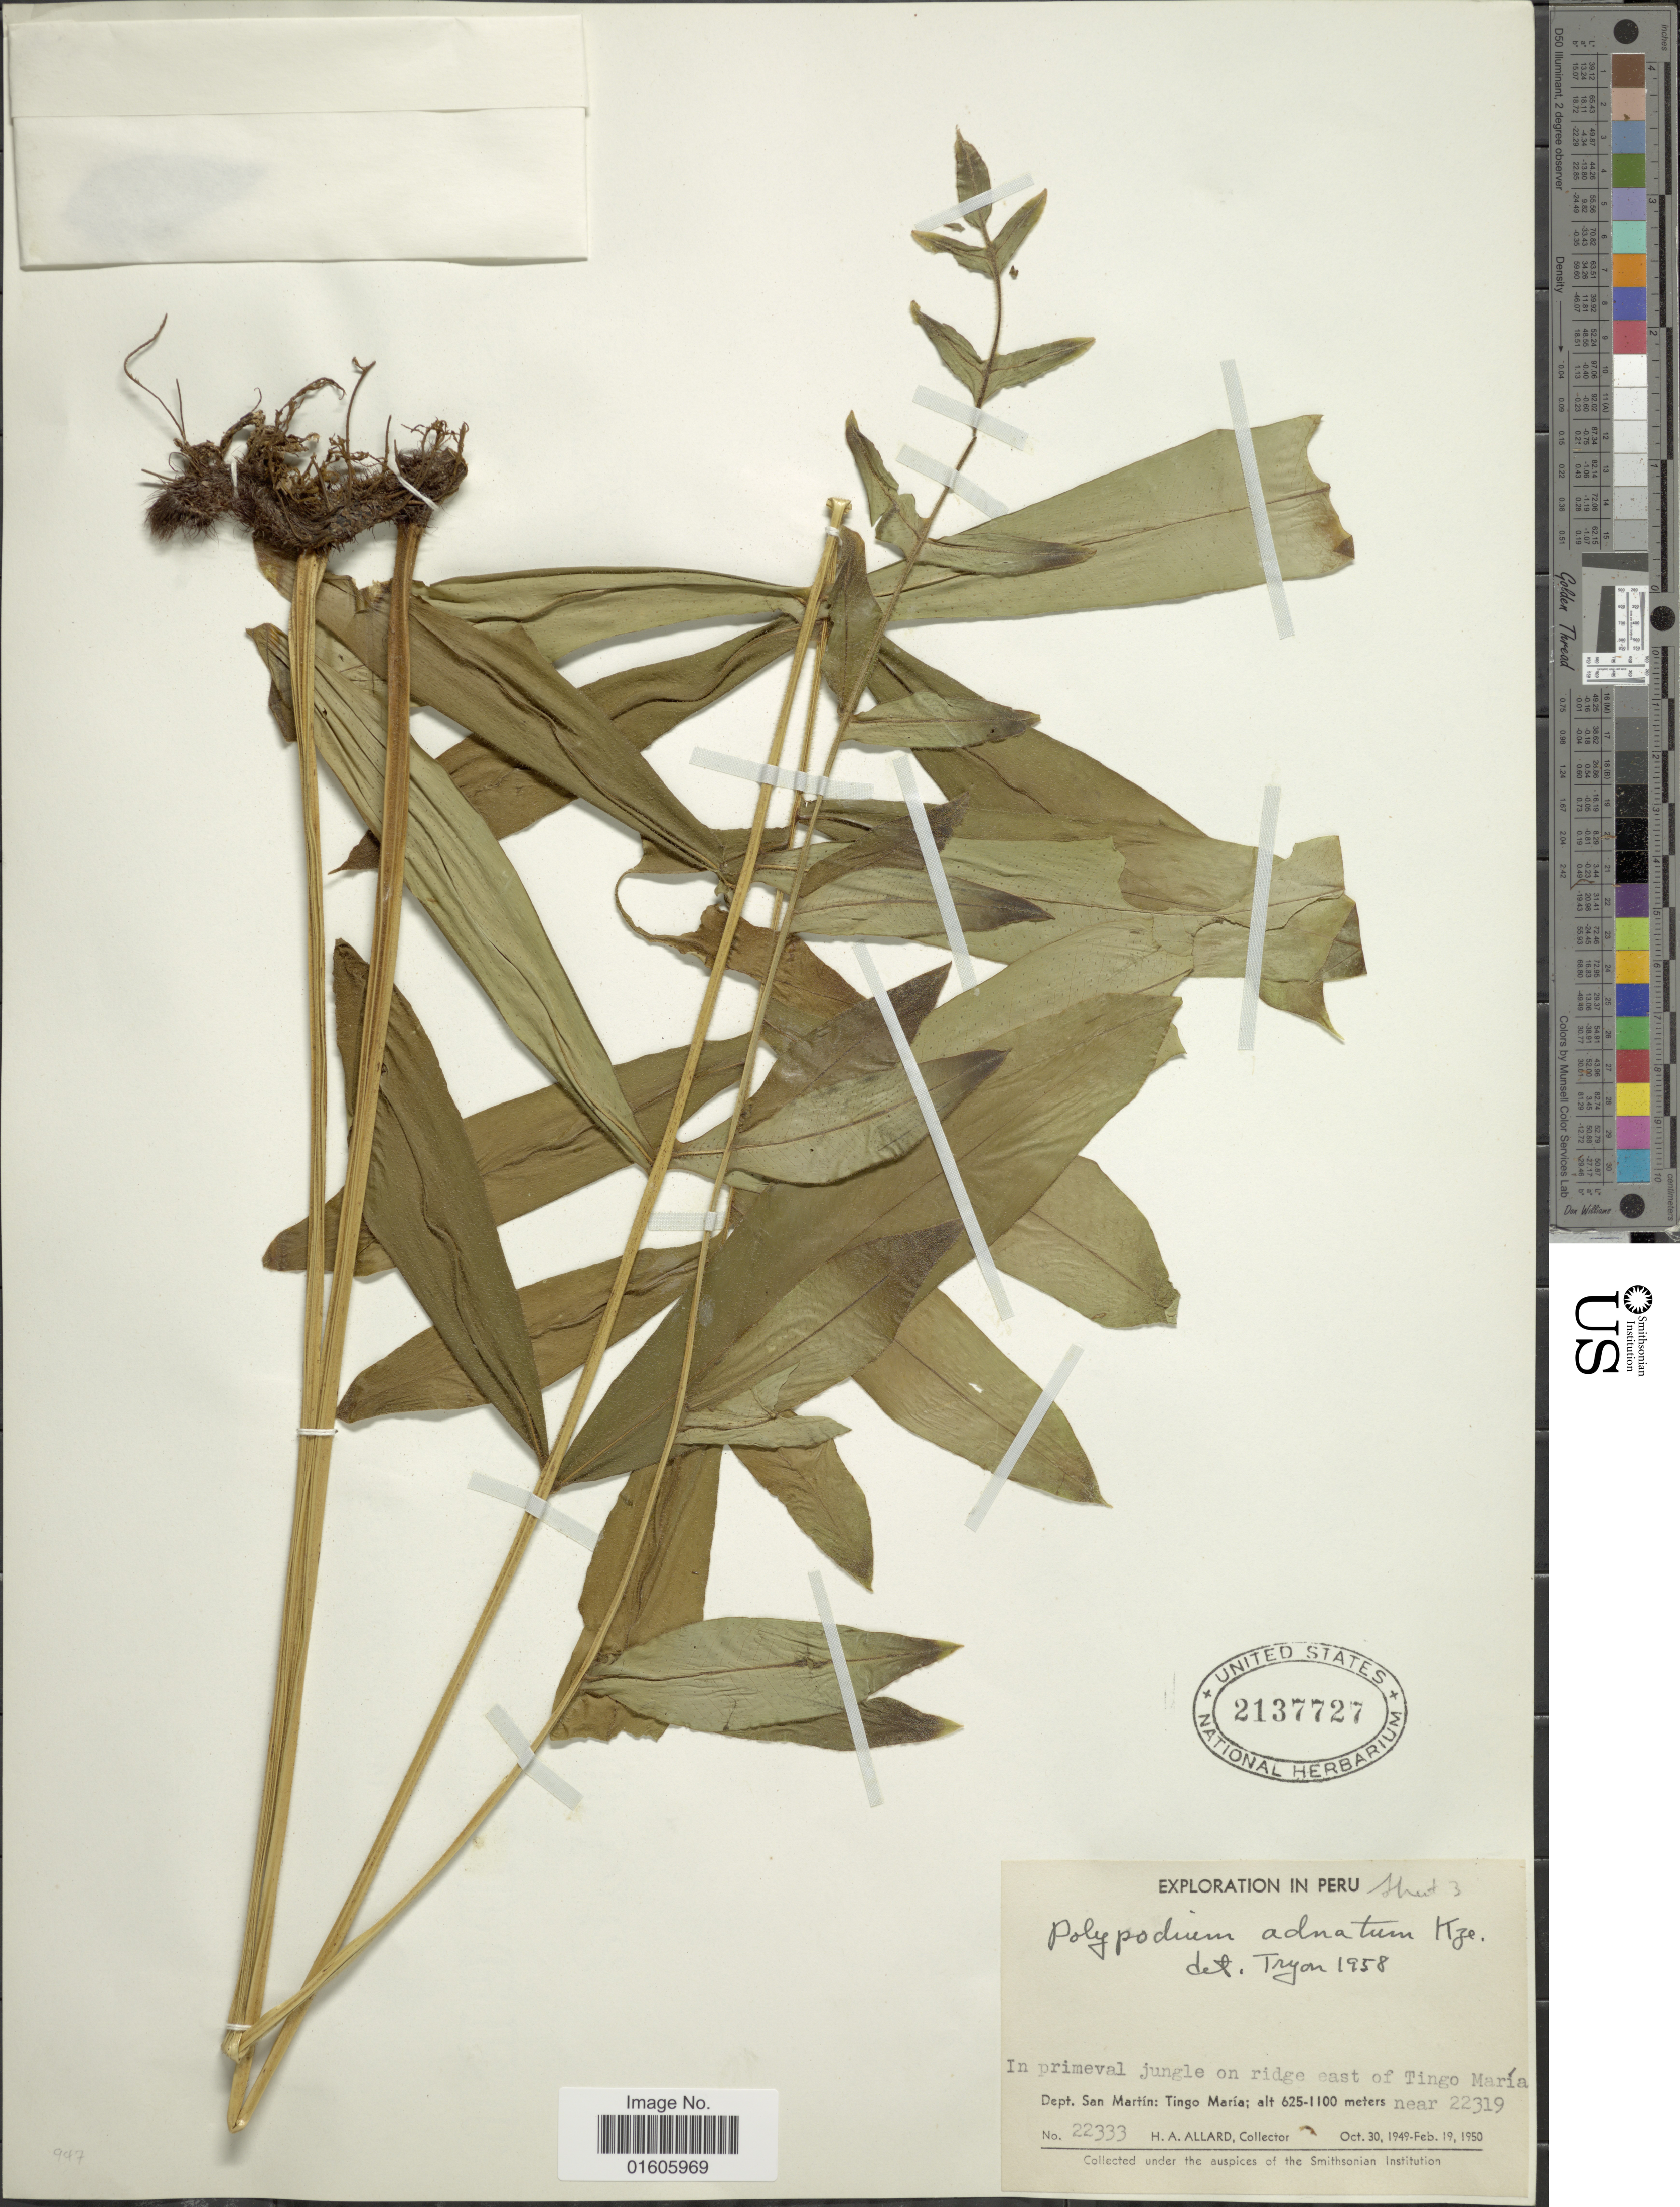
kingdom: Plantae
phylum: Tracheophyta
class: Polypodiopsida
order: Polypodiales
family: Polypodiaceae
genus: Serpocaulon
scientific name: Serpocaulon adnatum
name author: (Kunze ex Klotzsch) A.R. Sm.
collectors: H. A. Allard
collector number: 22333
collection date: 1949-10-30/1950-02-19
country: Peru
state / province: San Martín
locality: In primeval jungle on ridge east of Tingo María. Dept. San Martín: Tingo María.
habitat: in primeval jungle on ridge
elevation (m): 625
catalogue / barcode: US 2137727